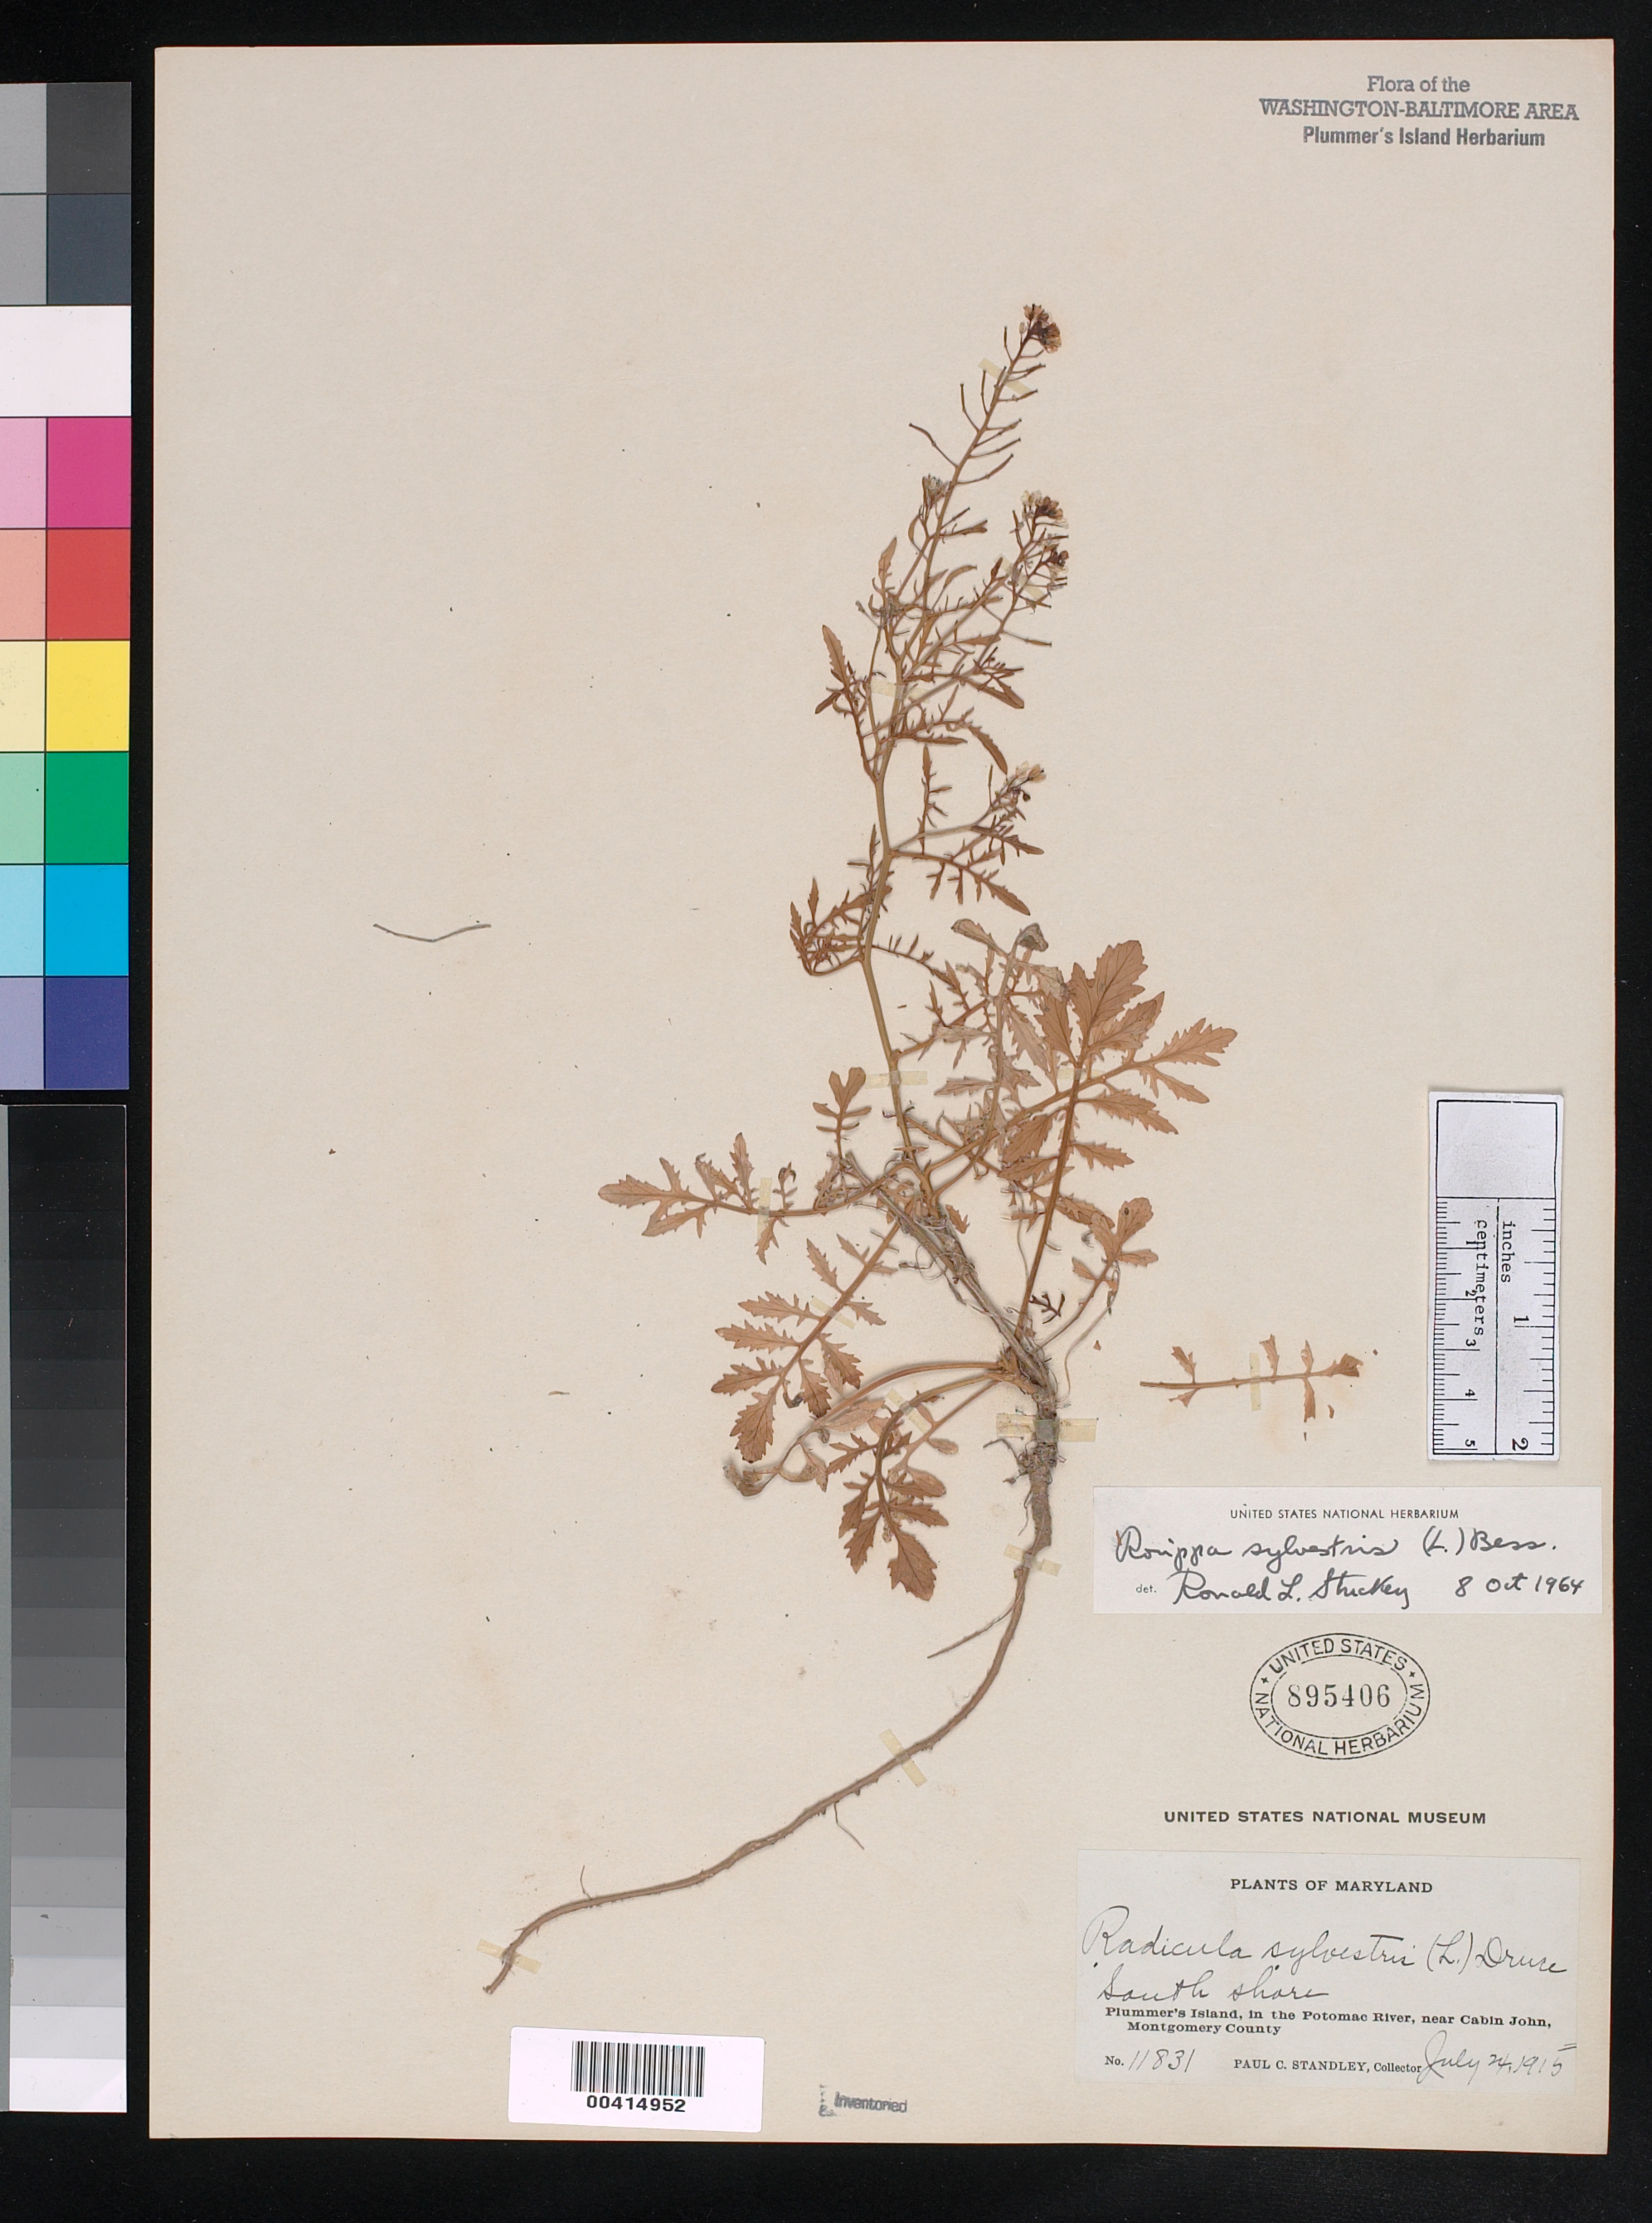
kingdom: Plantae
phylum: Tracheophyta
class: Magnoliopsida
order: Brassicales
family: Brassicaceae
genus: Rorippa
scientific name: Rorippa sylvestris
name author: (L.) Besser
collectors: P. C. Standley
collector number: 11831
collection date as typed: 24 Jul 1915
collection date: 1915-07-24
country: United States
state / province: Maryland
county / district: Montgomery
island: Plummers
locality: Plummer's Island; south shore C. & O. Canal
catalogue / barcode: US 895406